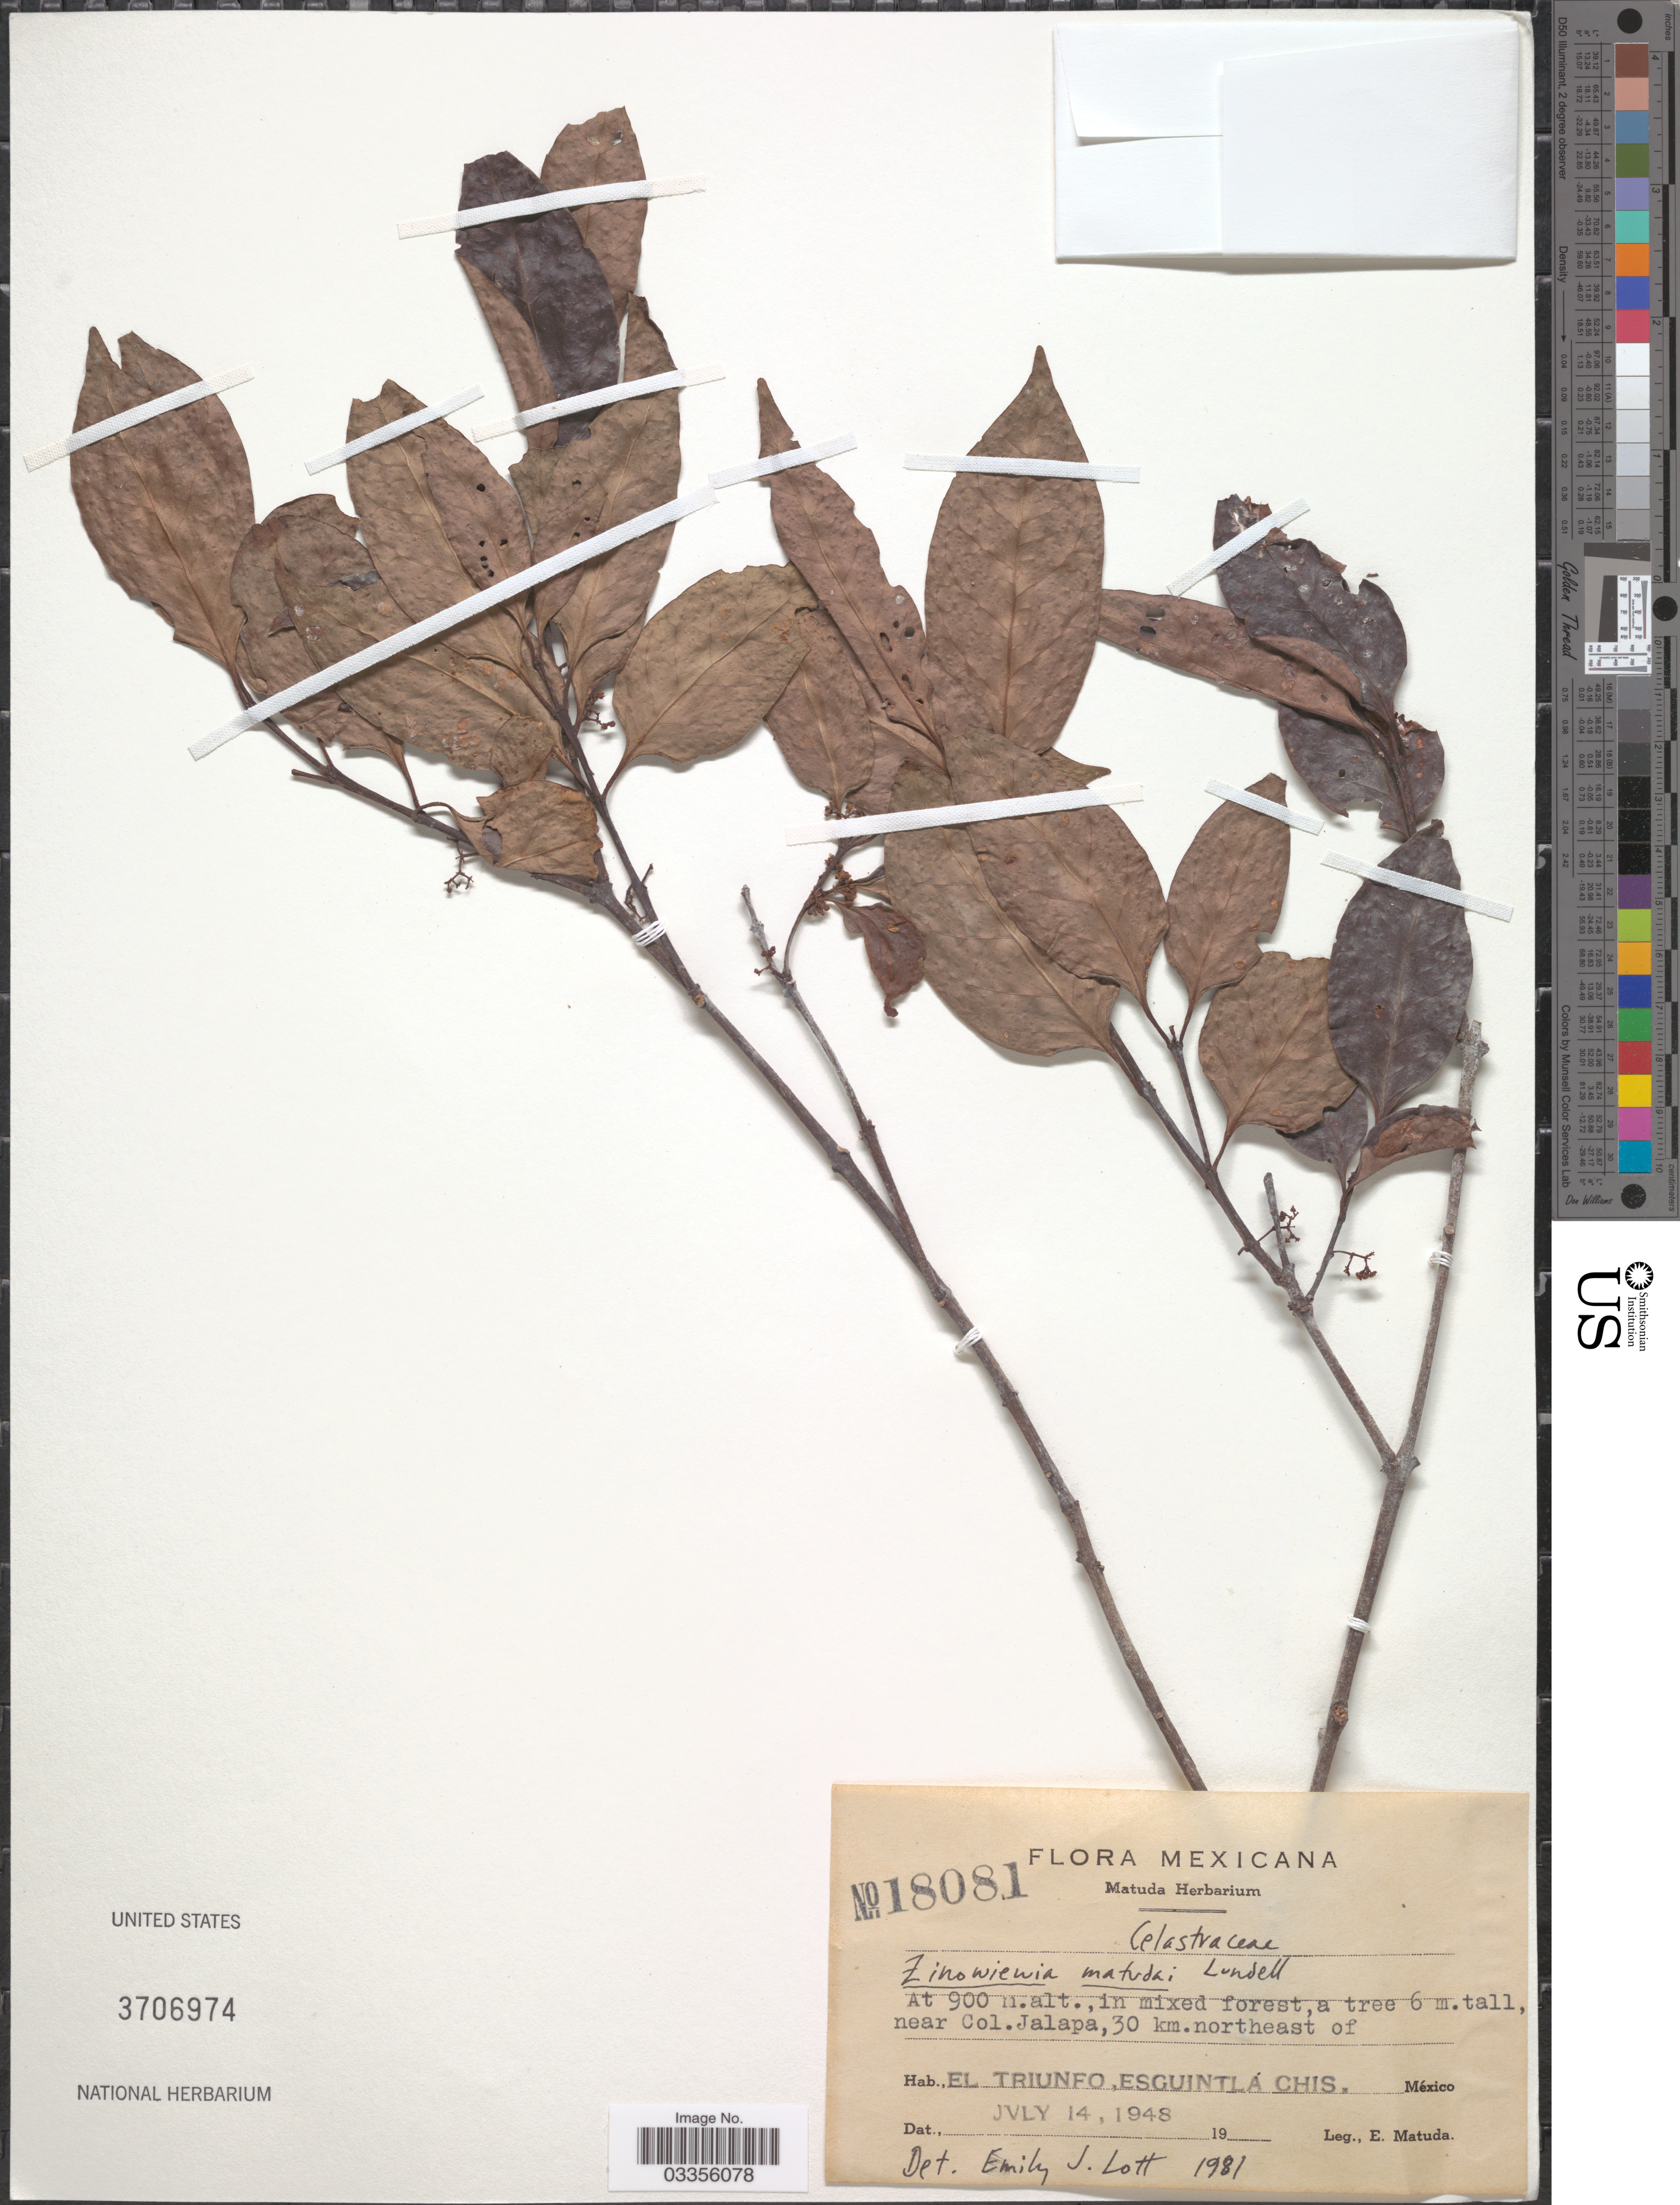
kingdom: Plantae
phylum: Tracheophyta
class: Magnoliopsida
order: Celastrales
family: Celastraceae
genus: Zinowiewia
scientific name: Zinowiewia matudae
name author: Lundell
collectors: E. Matuda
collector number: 18081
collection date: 1948-07-14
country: Mexico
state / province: Chiapas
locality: Near Col. Jalapa, 30 km. northeast of El Triunfo, Esguintlá.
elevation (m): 900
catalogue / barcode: US 3706974